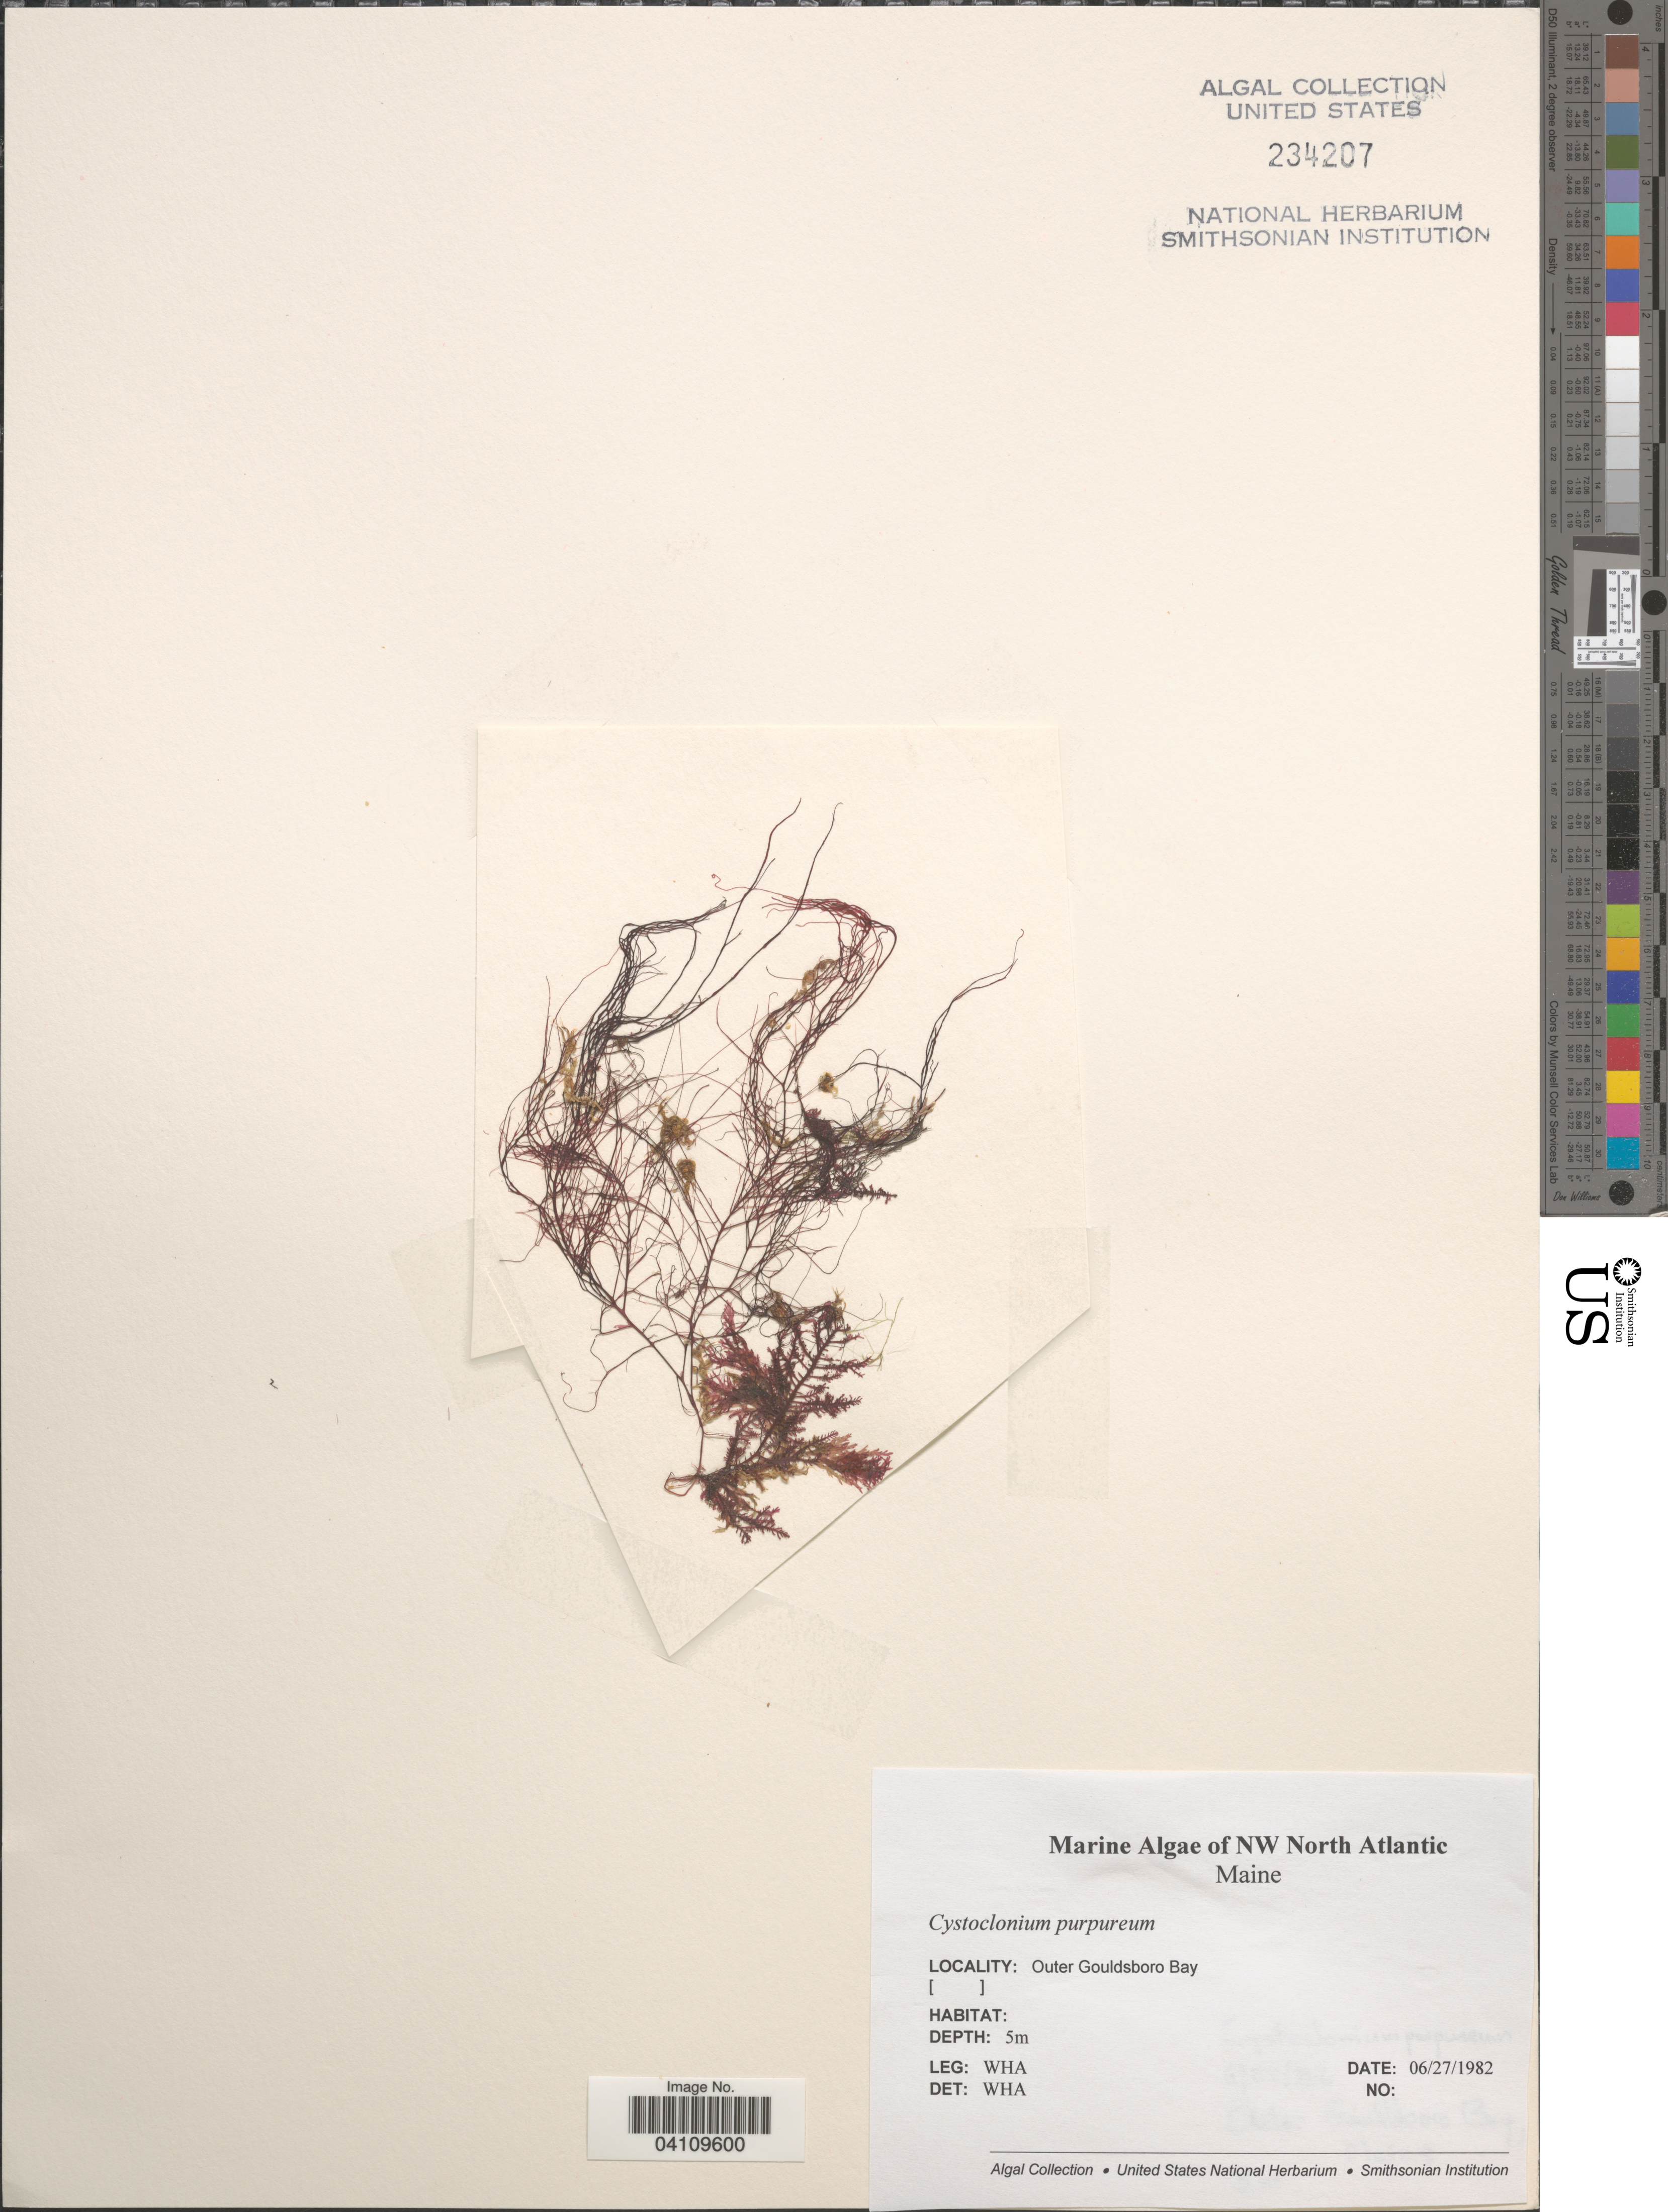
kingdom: Plantae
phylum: Rhodophyta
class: Florideophyceae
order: Gigartinales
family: Cystocloniaceae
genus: Cystoclonium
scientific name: Cystoclonium purpureum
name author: (Huds.) Batters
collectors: W. H. Adey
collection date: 1982-06-27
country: United States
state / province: Maine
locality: NW North Atlantic. Outer Gouldsboro Bay.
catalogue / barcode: US 234207